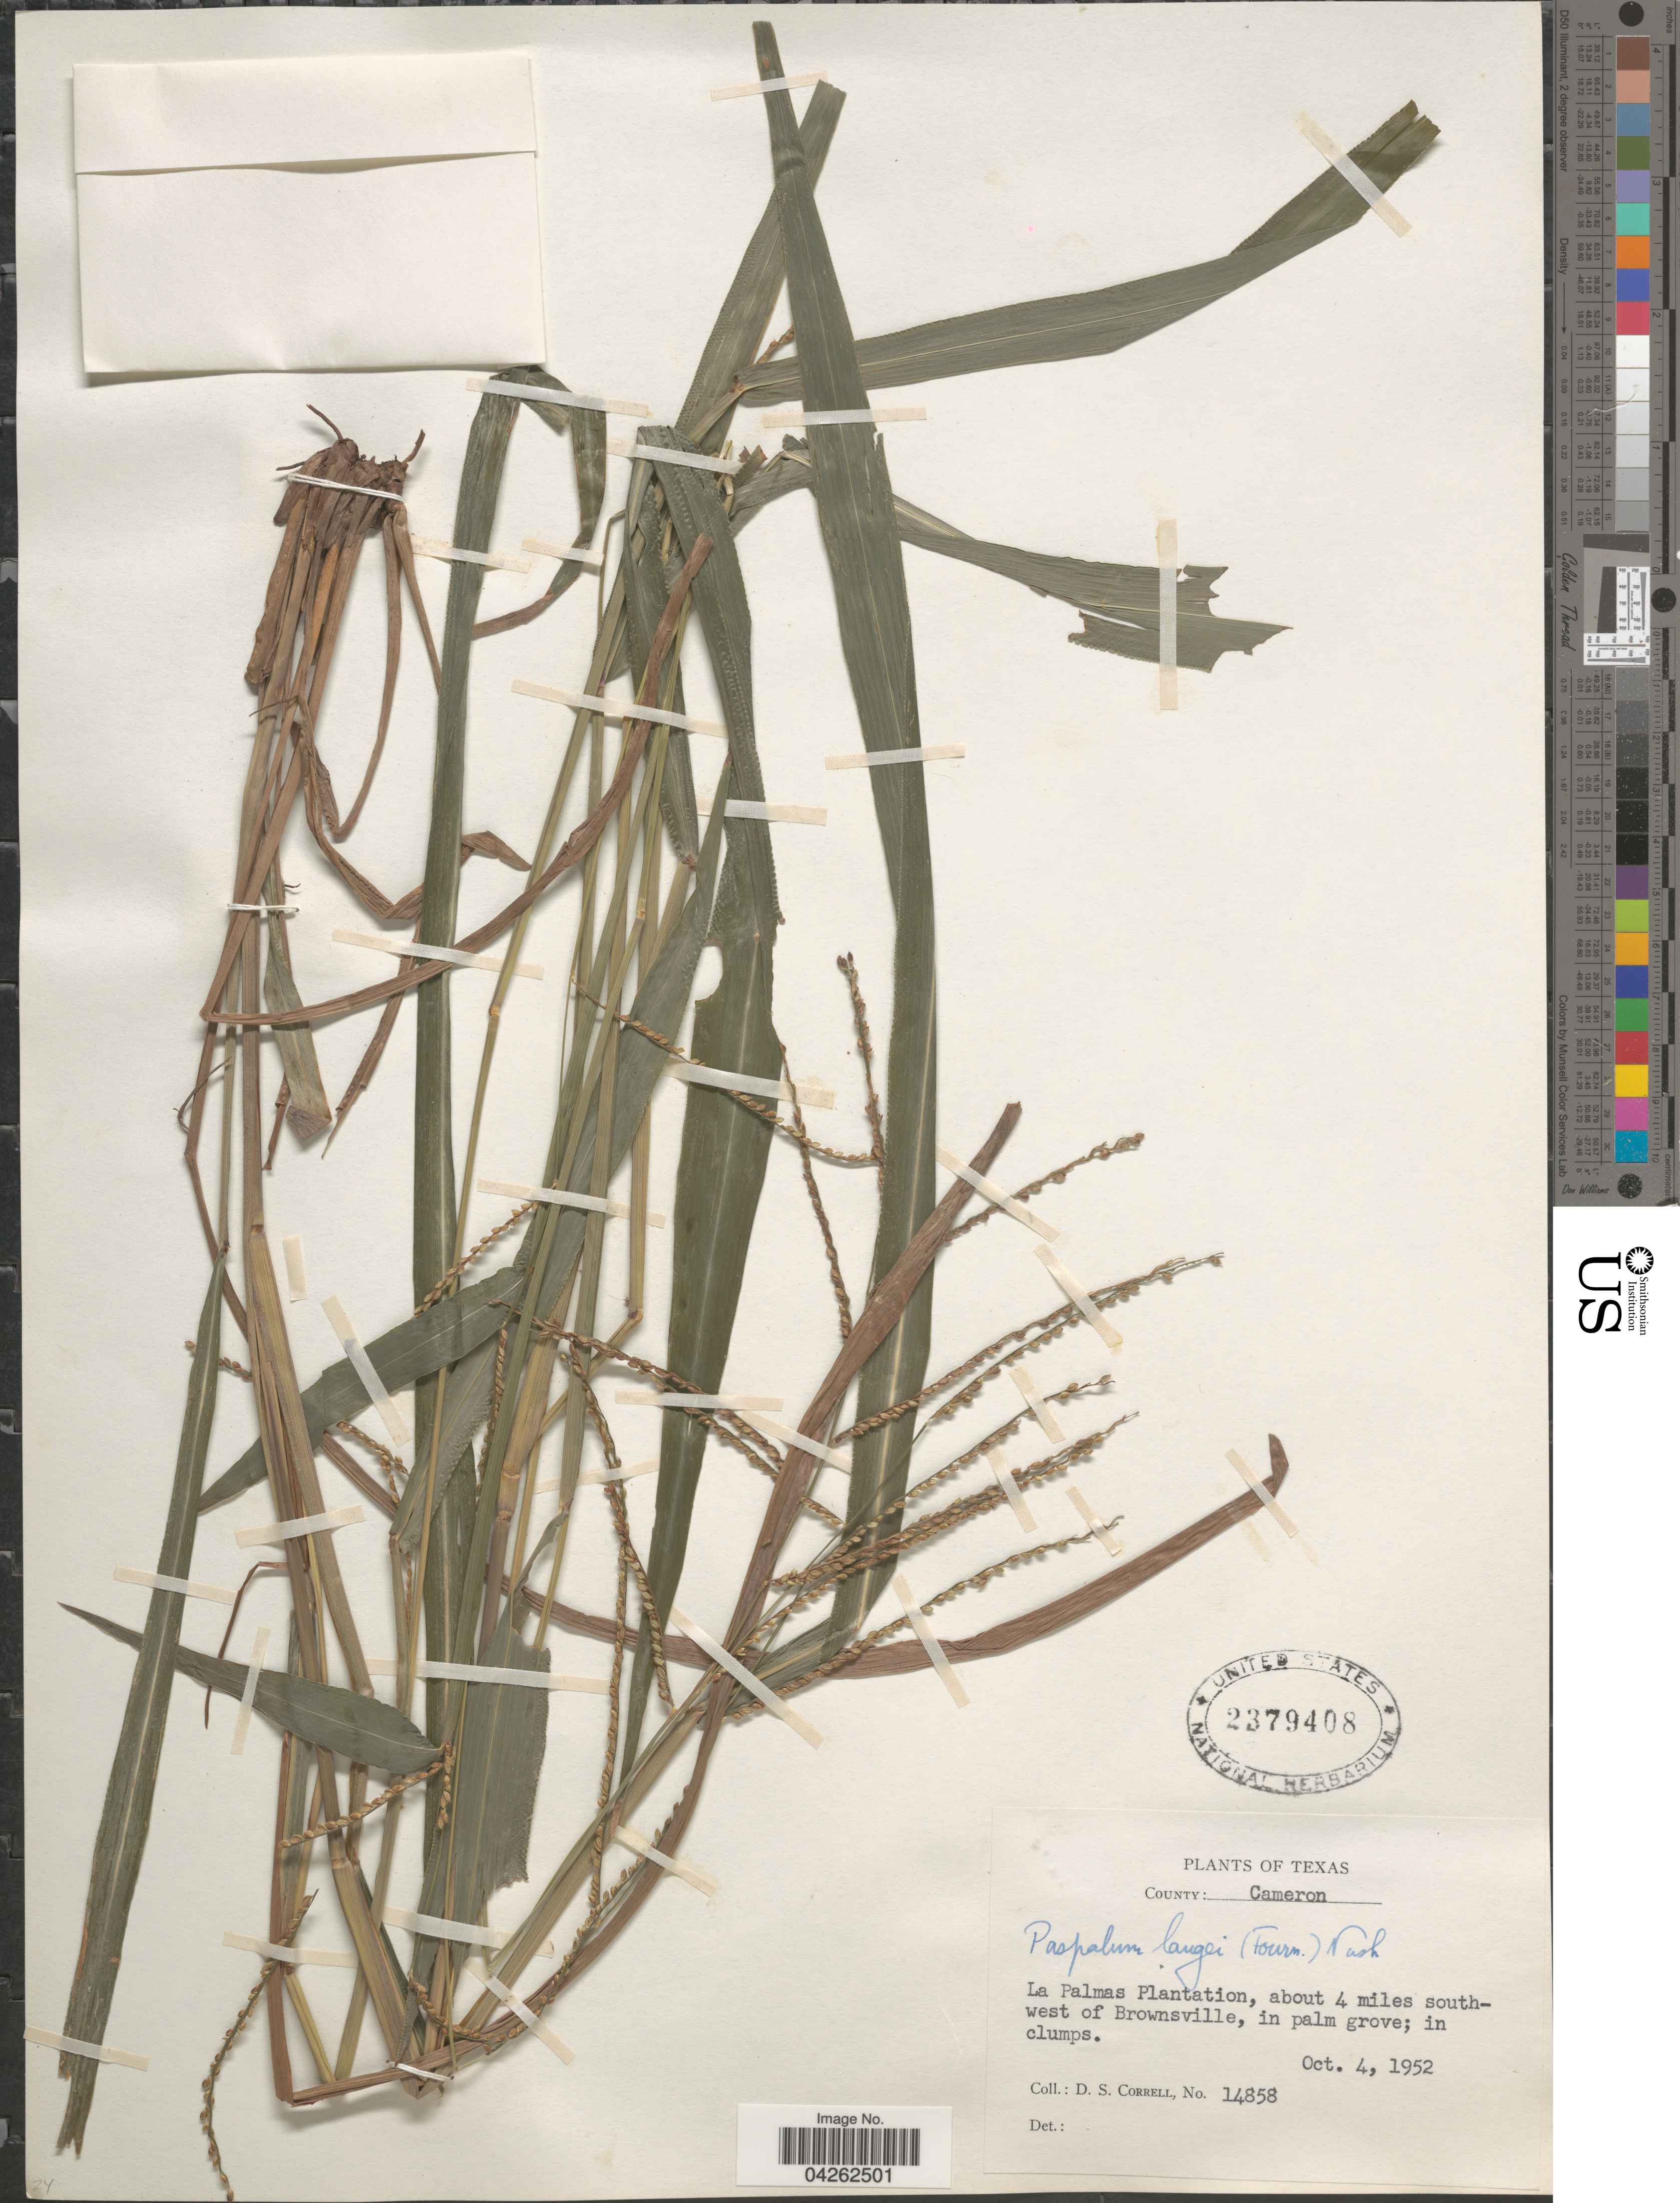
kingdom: Plantae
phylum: Tracheophyta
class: Liliopsida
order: Poales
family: Poaceae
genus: Paspalum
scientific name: Paspalum langei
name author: (E. Fourn.) Nash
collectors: D. S. Correll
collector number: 14858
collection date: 1952-10-04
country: United States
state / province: Texas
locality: County: Cameron. La Palmas Plantation, about 4 miles south-west of Brownsville, in palm grove; in clumps.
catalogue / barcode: US 2379408